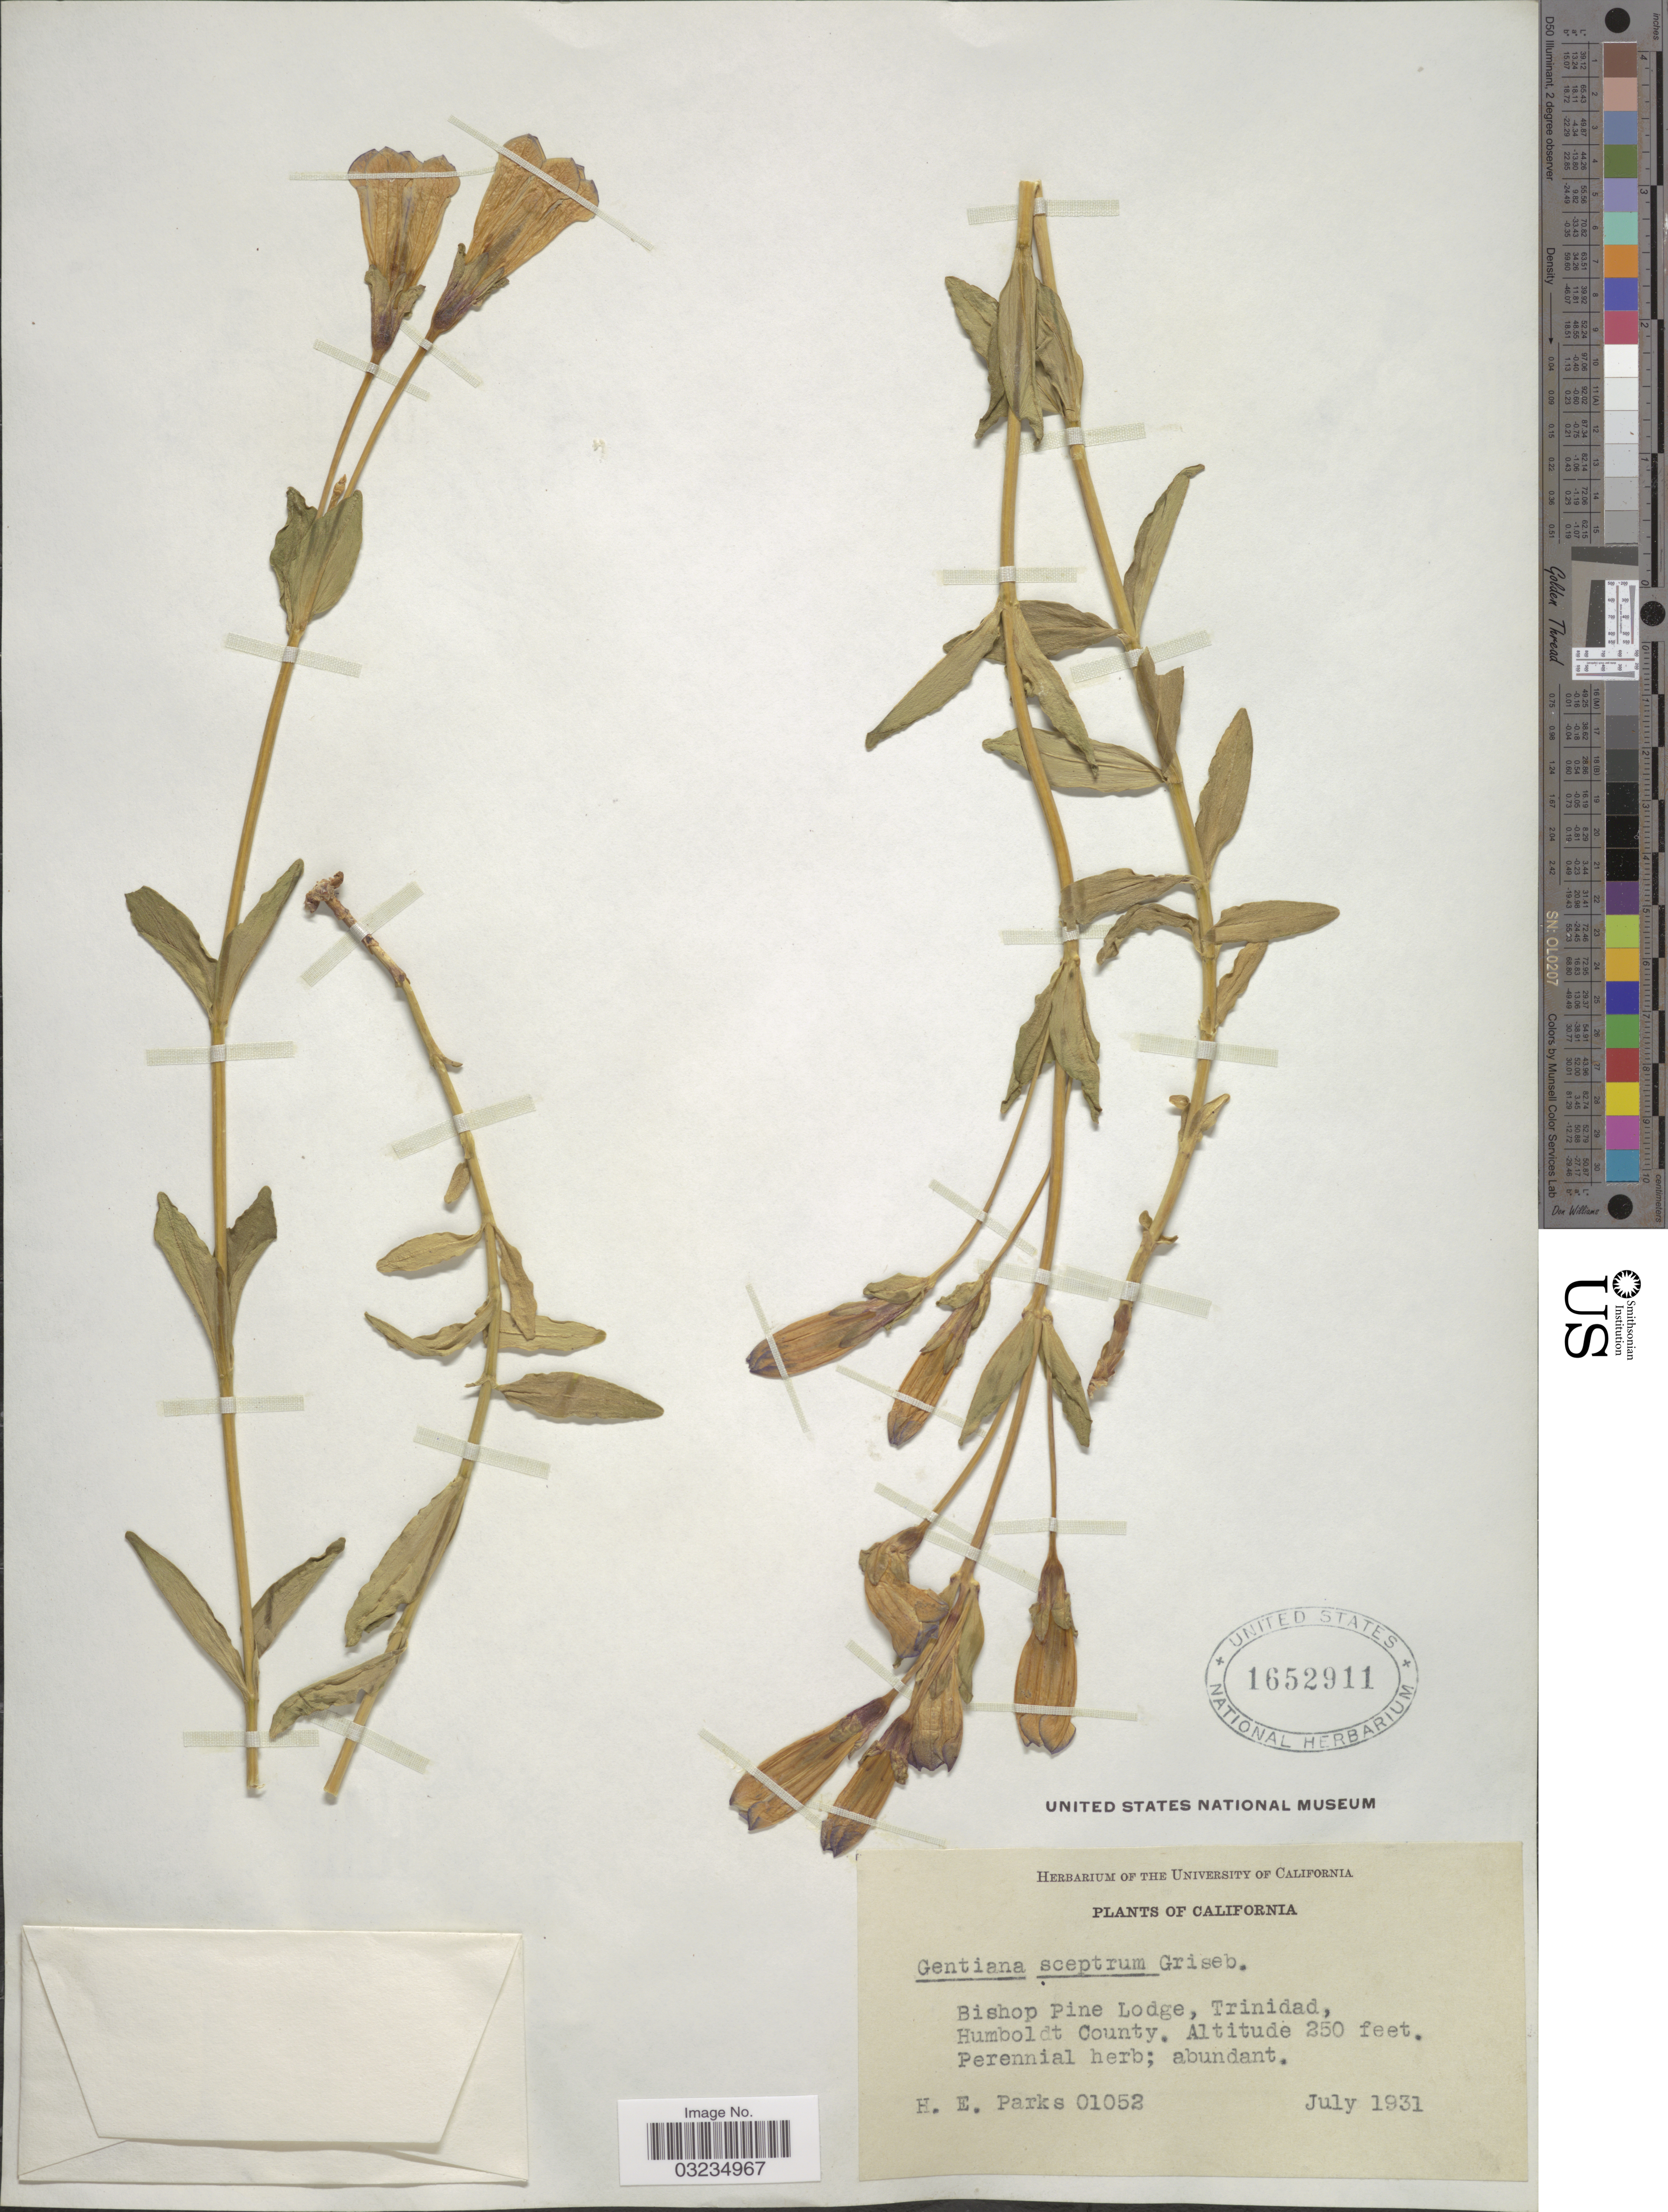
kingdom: Plantae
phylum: Tracheophyta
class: Magnoliopsida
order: Gentianales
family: Gentianaceae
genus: Gentiana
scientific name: Gentiana sceptrum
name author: Griseb.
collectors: H. E. Parks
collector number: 01052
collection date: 1931-07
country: United States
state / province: California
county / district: Humboldt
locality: Bishop Pine Lodge, Trinidad, Humboldt County.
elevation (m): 76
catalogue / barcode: US 1652911